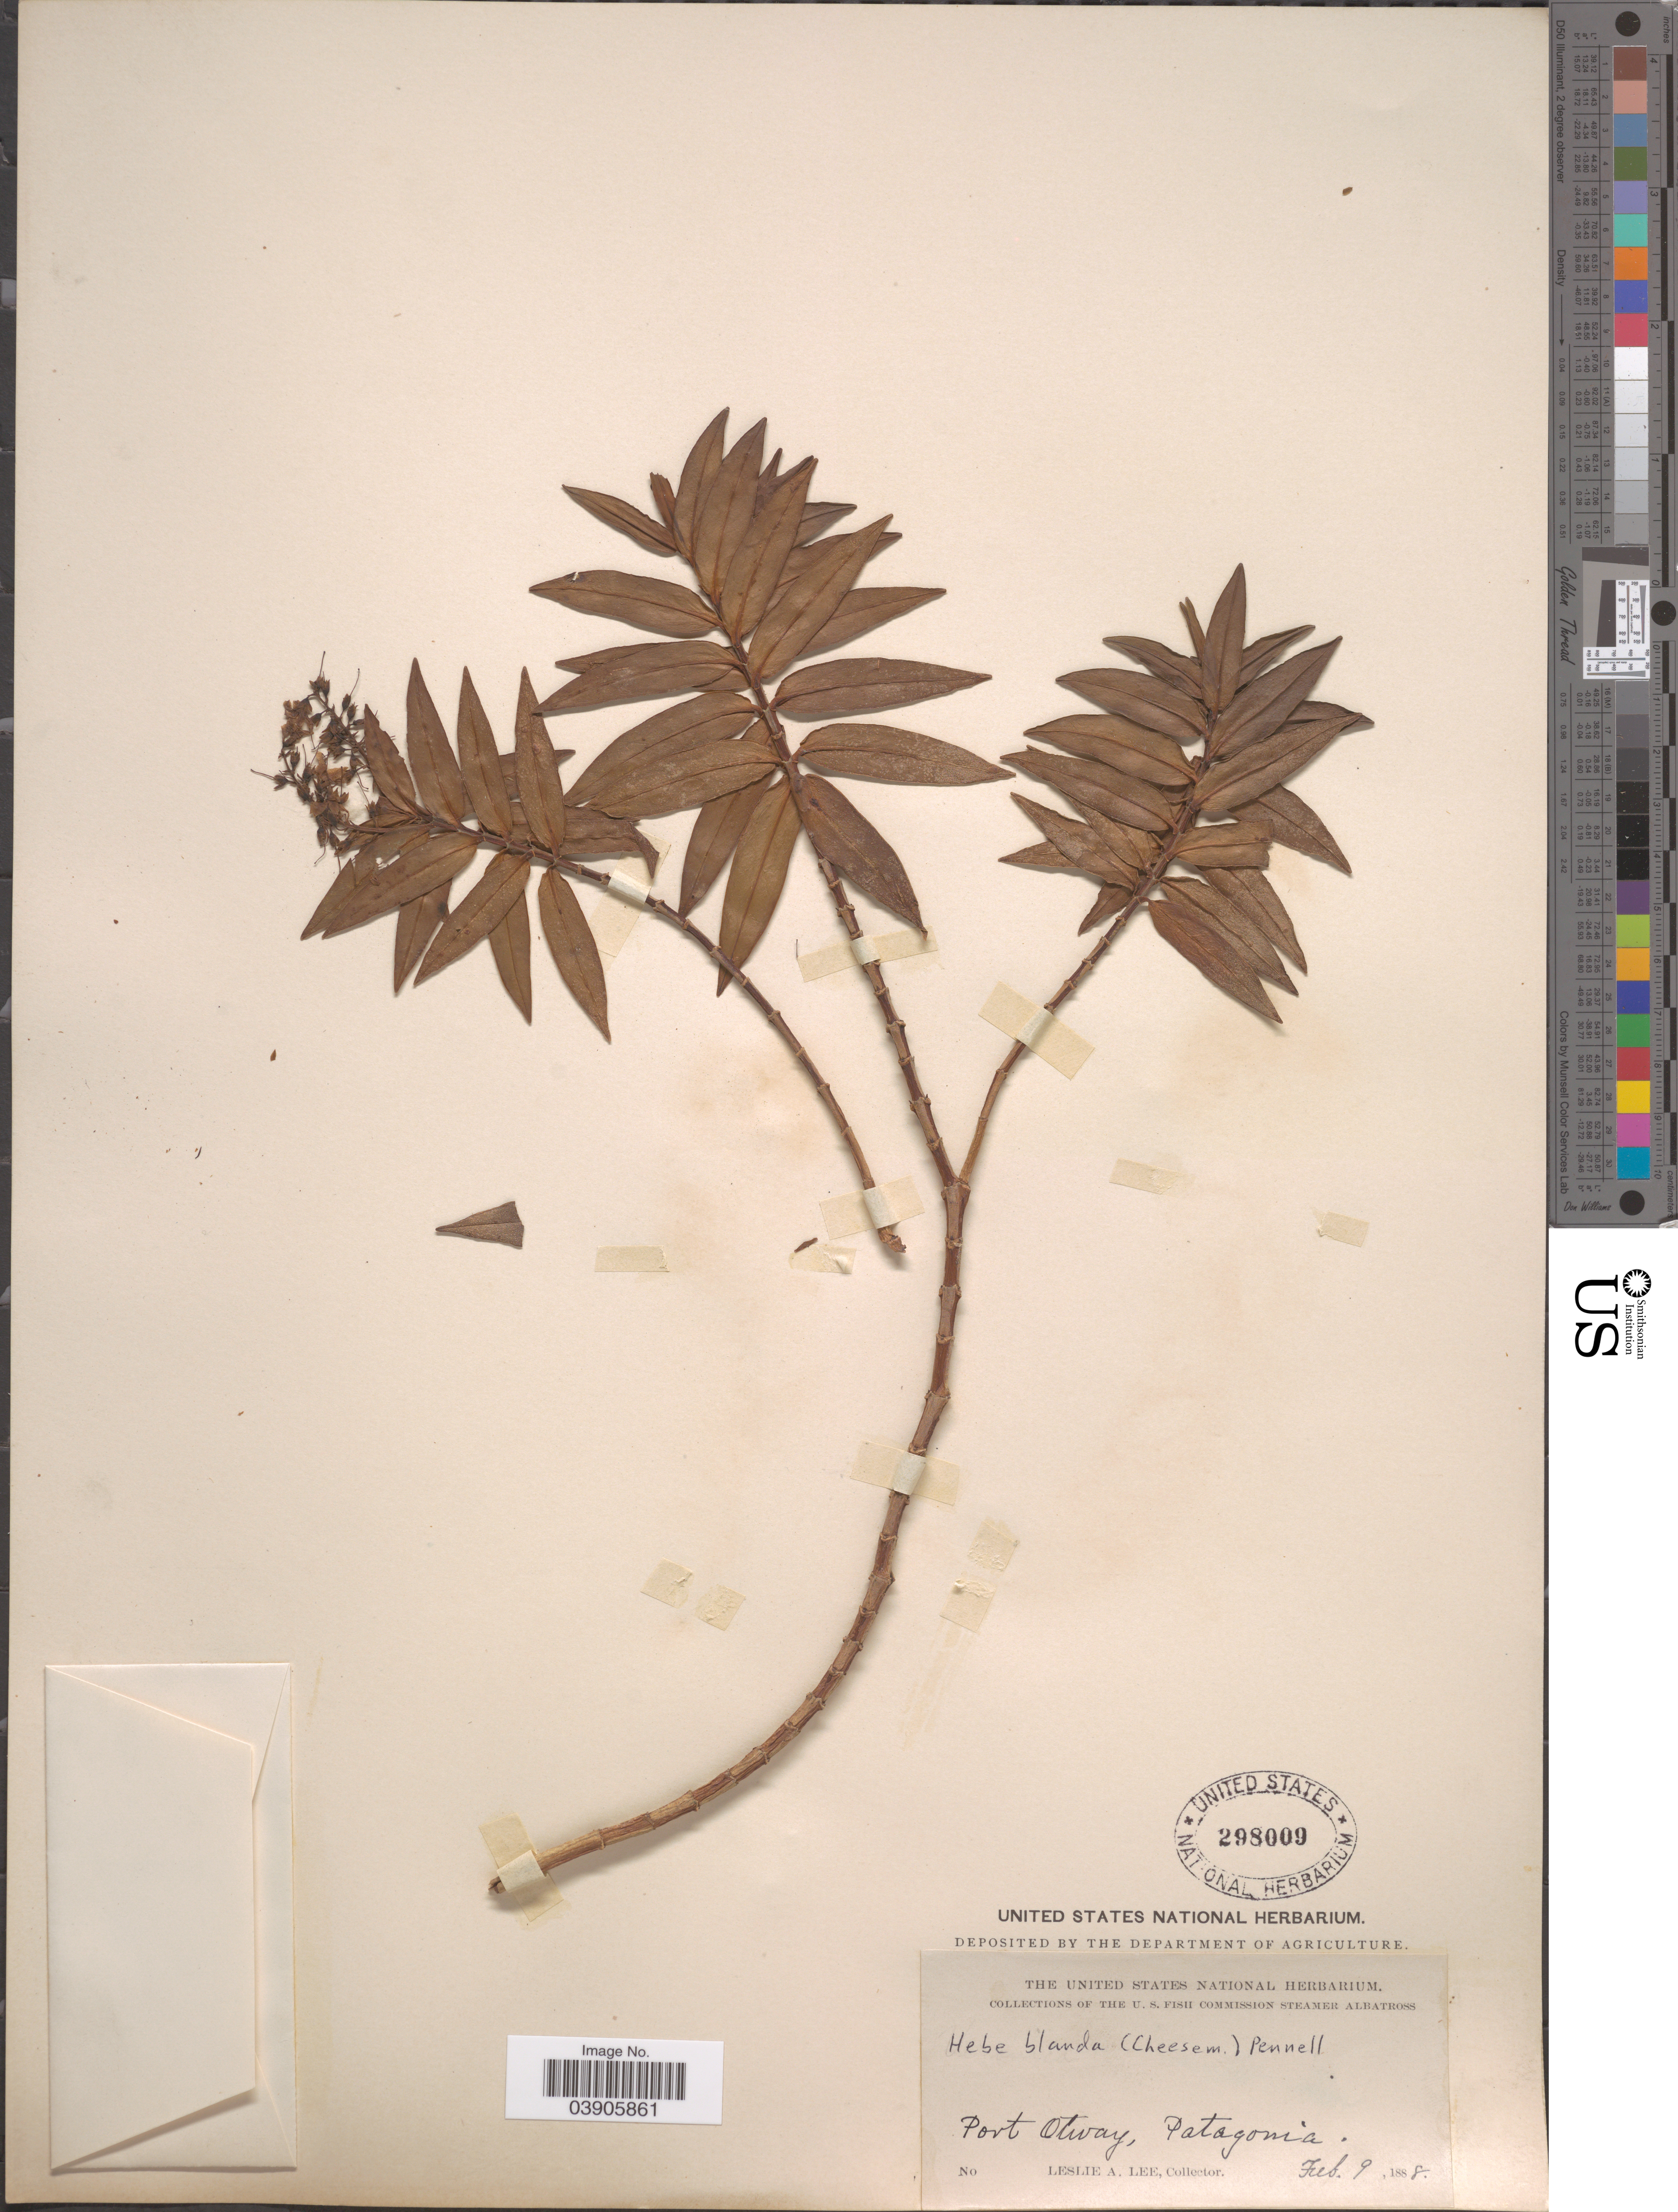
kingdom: Plantae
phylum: Tracheophyta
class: Magnoliopsida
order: Lamiales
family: Plantaginaceae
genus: Hebe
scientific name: Hebe blanda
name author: (Cheeseman) Pennell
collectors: L. Lee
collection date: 1888-02-09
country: Chile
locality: Port Otway, Patagonia.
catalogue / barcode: US 298009